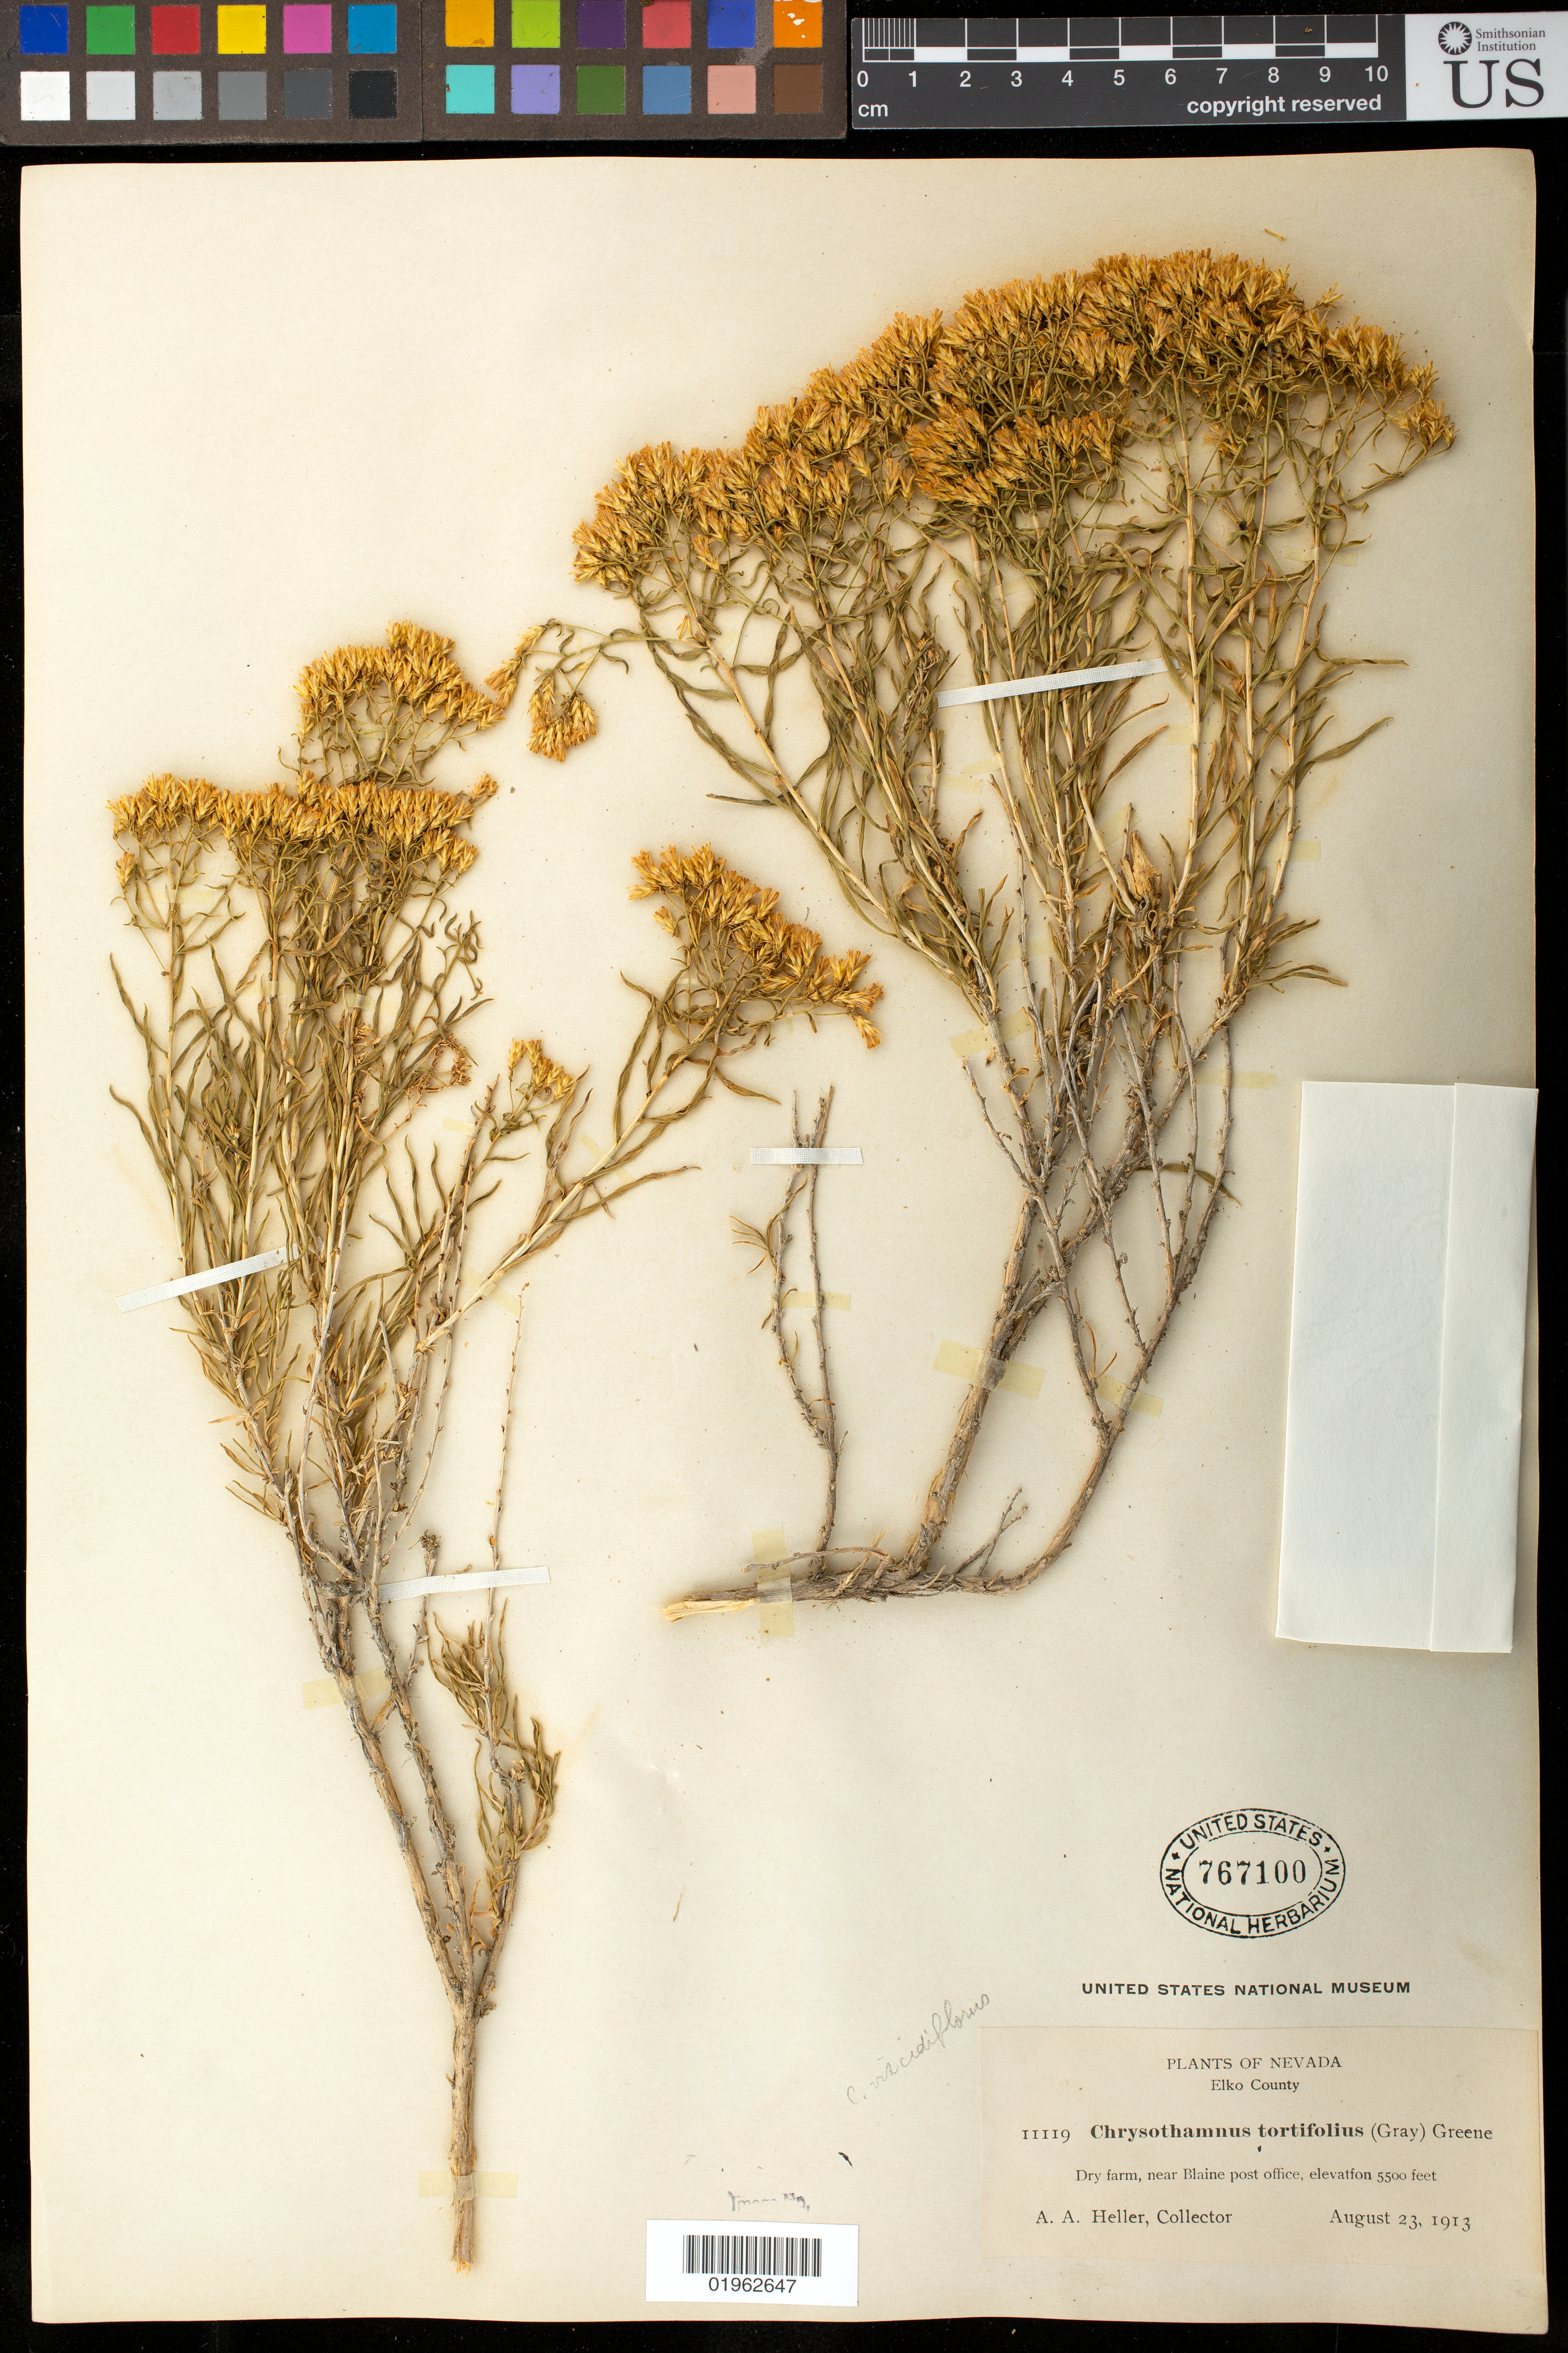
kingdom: Plantae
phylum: Tracheophyta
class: Magnoliopsida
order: Asterales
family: Asteraceae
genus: Chrysothamnus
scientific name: Chrysothamnus tortifolius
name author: (A. Gray) Greene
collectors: A. A. Heller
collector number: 11119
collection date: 1913-08-23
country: United States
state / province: Nevada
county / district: Elko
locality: Near Blaine post office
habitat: dry farm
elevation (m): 1676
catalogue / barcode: US 767100